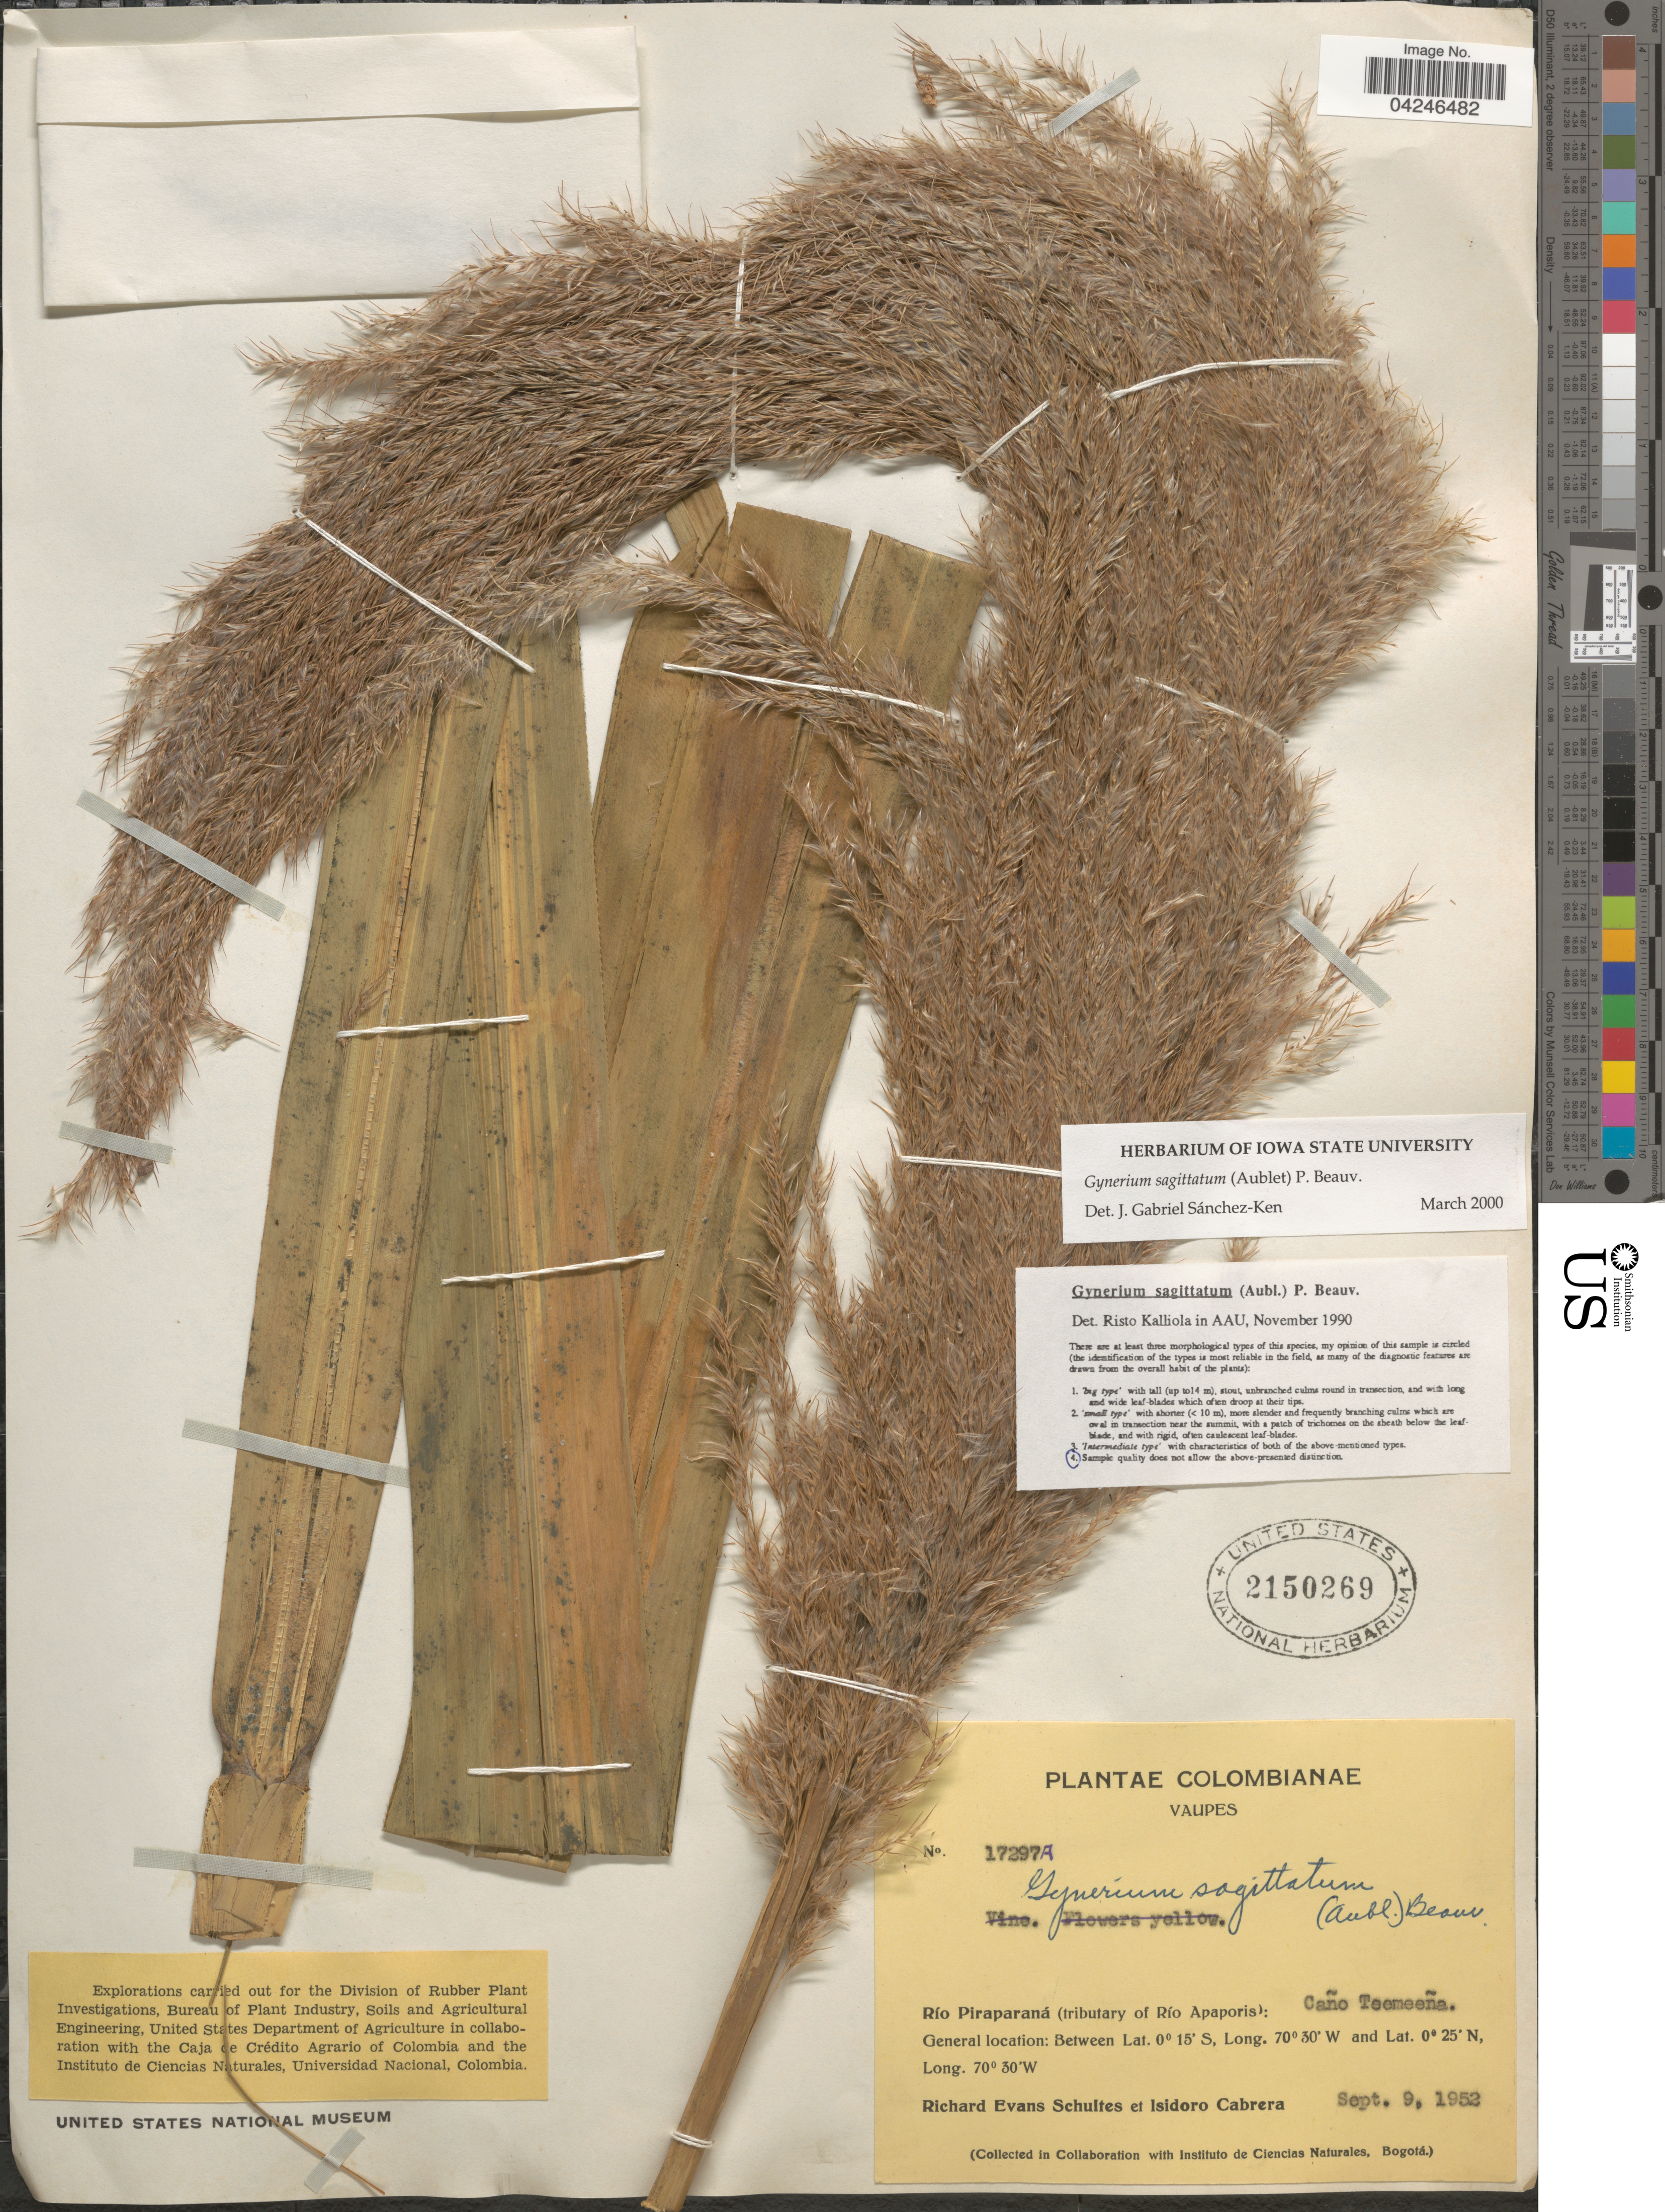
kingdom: Plantae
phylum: Tracheophyta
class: Liliopsida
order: Poales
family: Poaceae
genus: Gynerium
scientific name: Gynerium sagittatum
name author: (Aubl.) P. Beauv.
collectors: R. E. Schultes & I. Cabrera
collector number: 17297A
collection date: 1952-09-09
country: Colombia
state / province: Vaupés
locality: Río Piraparaná (tributary of Río Apaporis): Caño Teemeeña.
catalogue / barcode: US 2150269